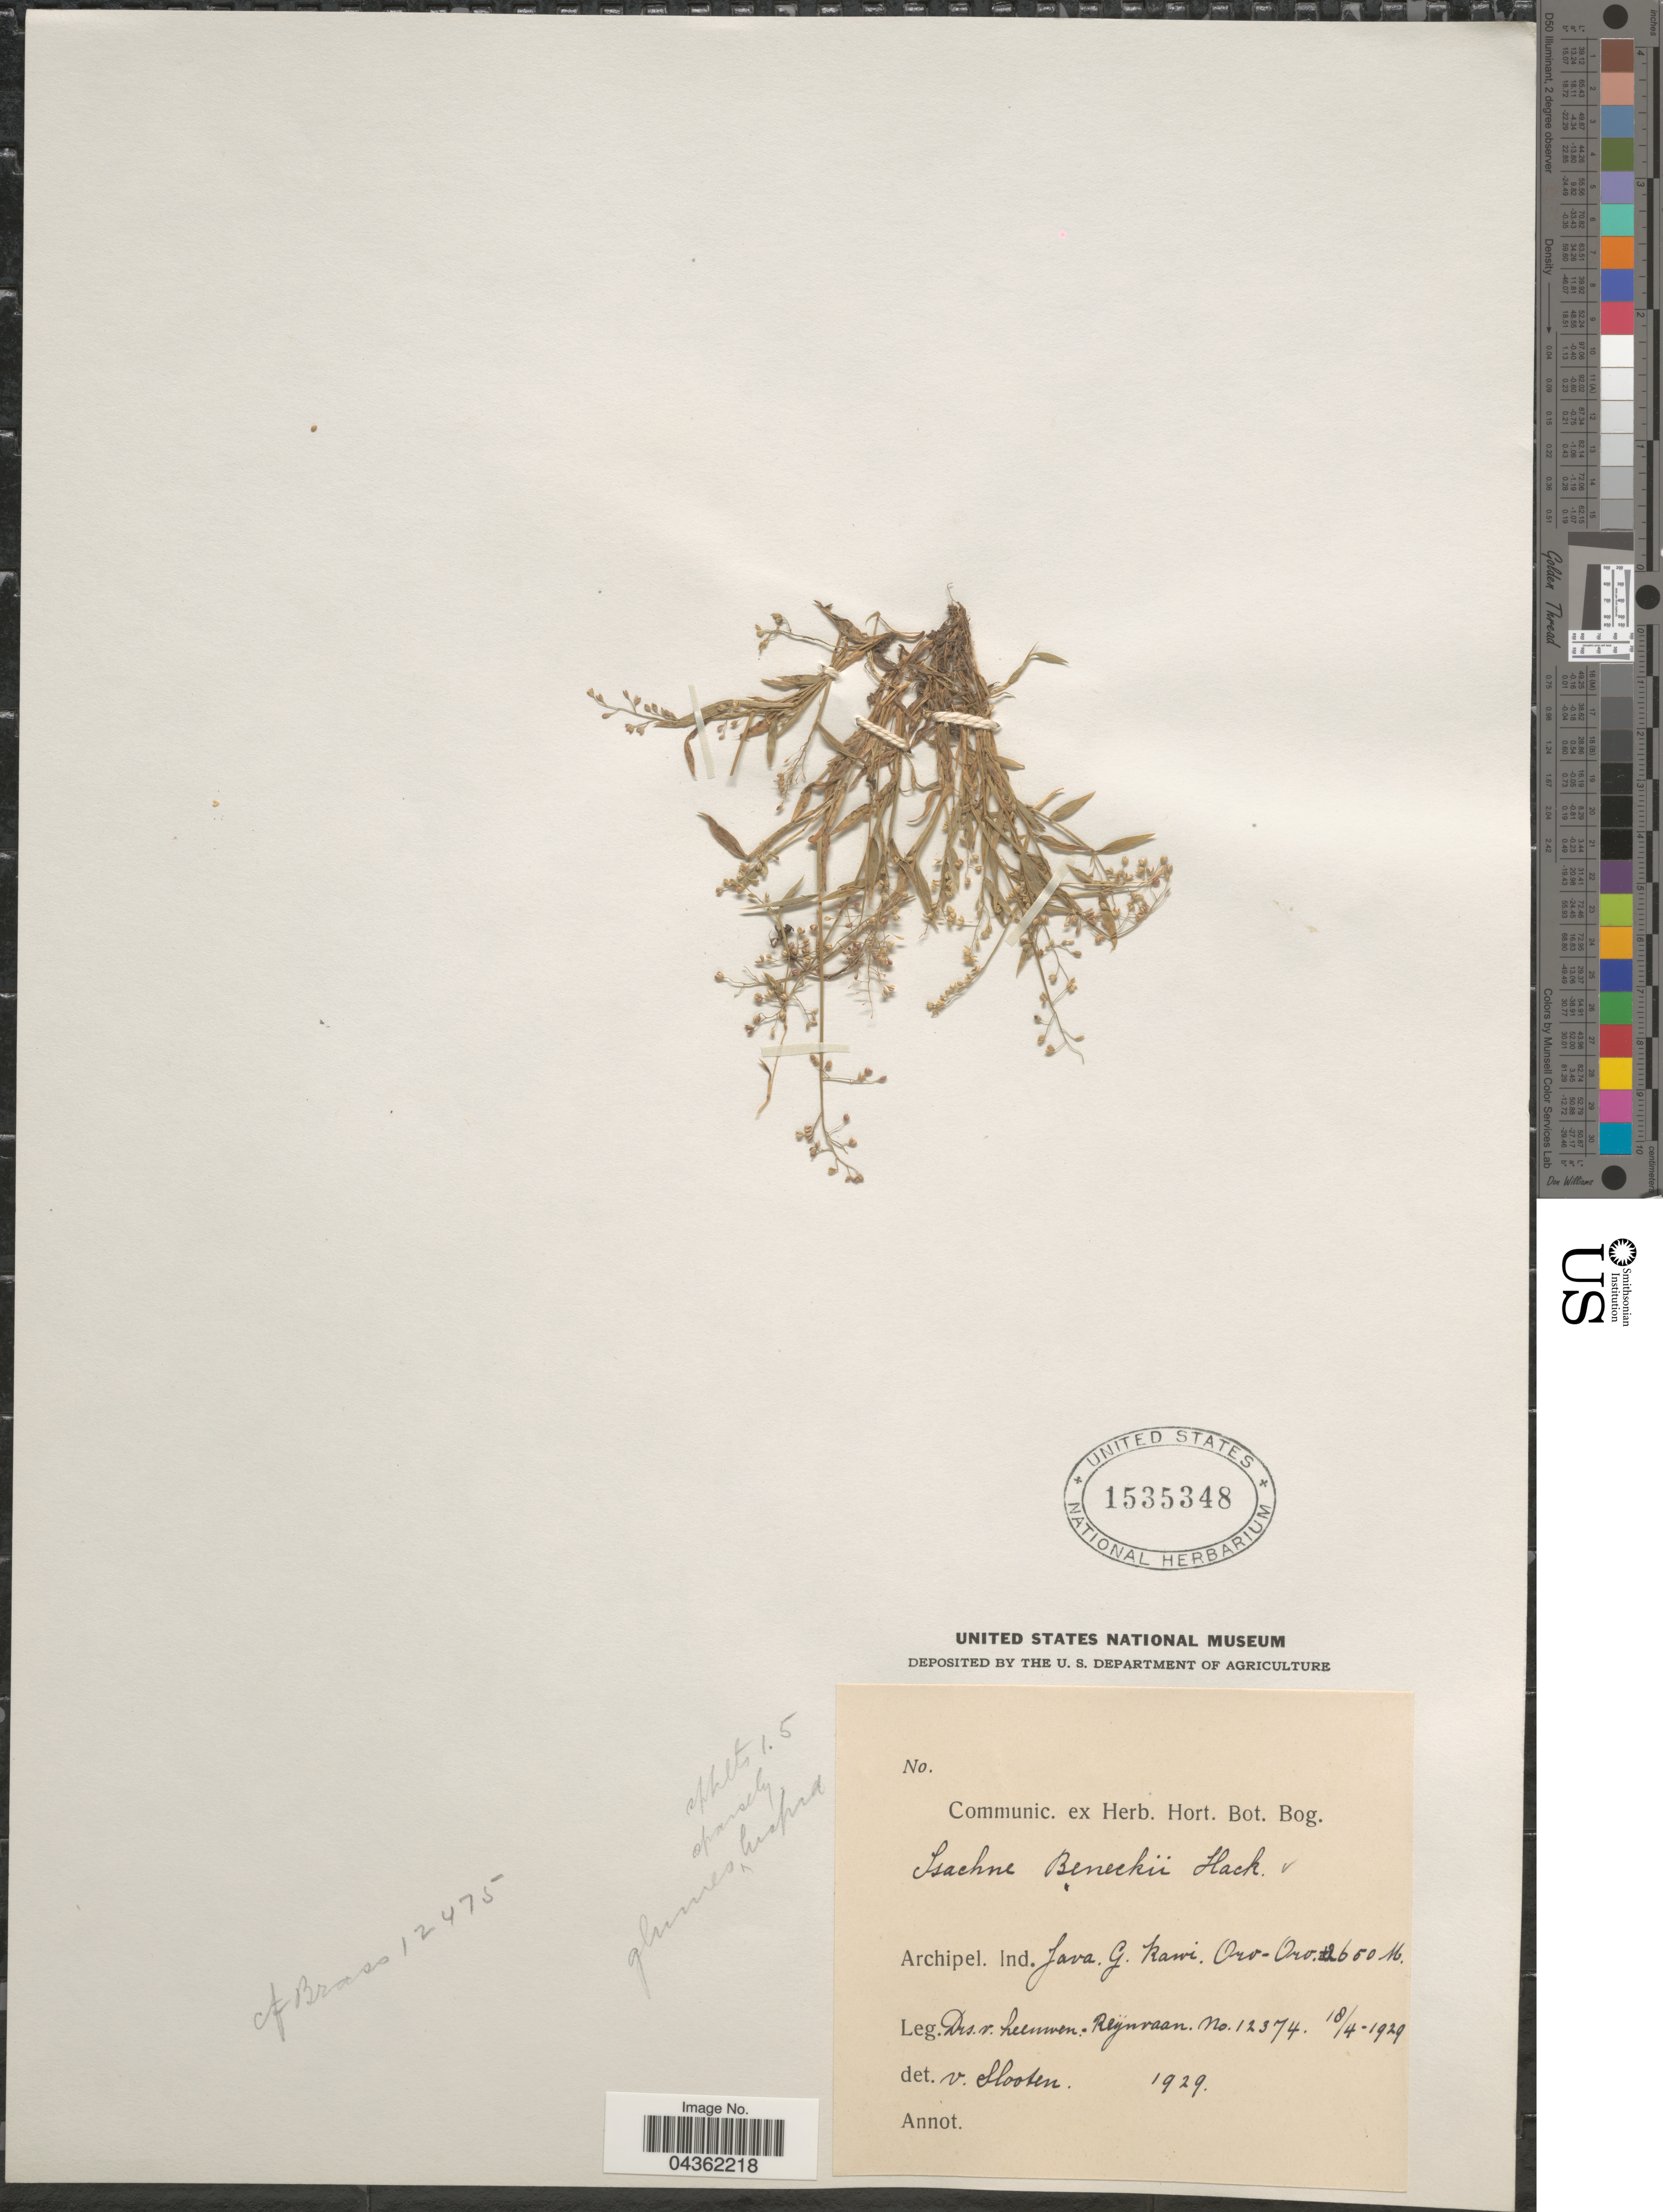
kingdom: Plantae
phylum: Tracheophyta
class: Liliopsida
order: Poales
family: Poaceae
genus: Isachne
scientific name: Isachne clarkei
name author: Hook. f.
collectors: Docters v. Leeuwen-Reijwaan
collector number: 12374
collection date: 1929-04-18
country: Indonesia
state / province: Java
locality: Archipel. Ind. Java. G. Kawi. Oro-Oro.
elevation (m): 650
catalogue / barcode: US 1535348